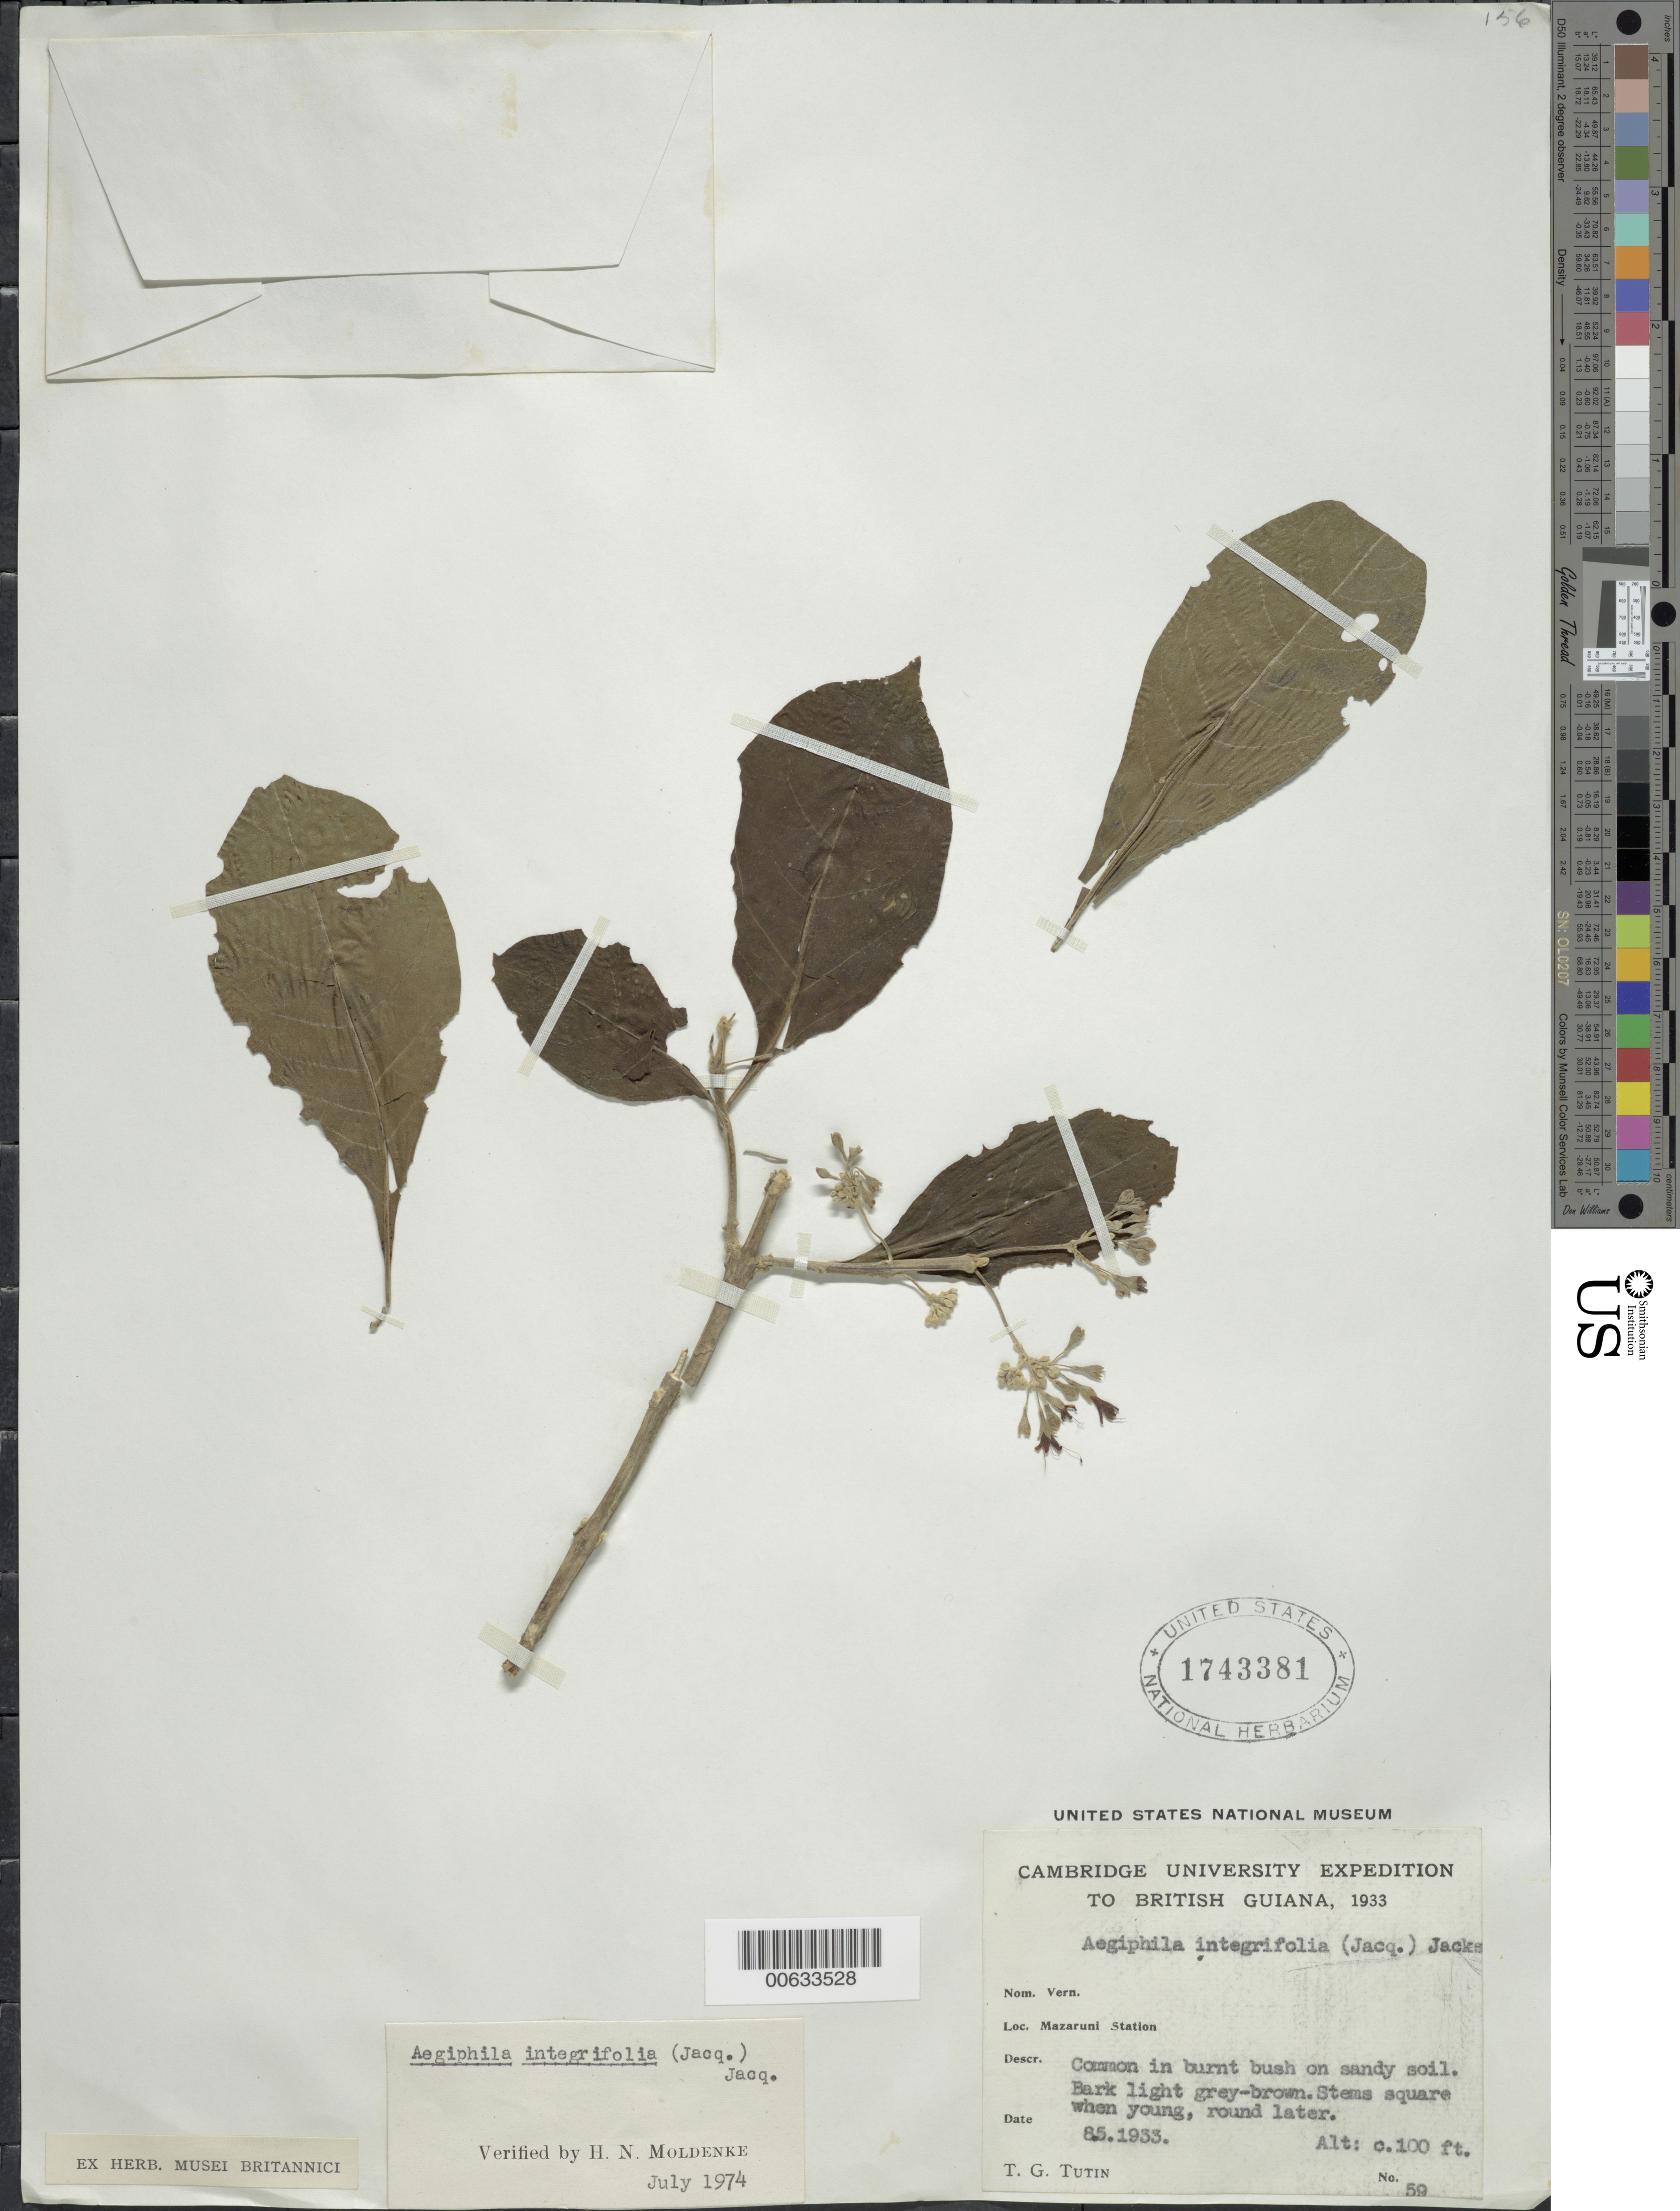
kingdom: Plantae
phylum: Tracheophyta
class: Magnoliopsida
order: Lamiales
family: Lamiaceae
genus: Aegiphila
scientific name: Aegiphila integrifolia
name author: (Jacq.) B.D. Jacks.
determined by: Moldenke, H. N.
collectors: T. G. Tutin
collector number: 59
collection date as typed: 8-May-33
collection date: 1933-05-08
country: Guyana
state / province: Cuyuni-Mazaruni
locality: Mazaruni Station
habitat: Burnt bush on sandy soil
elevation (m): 30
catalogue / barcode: US 1743381